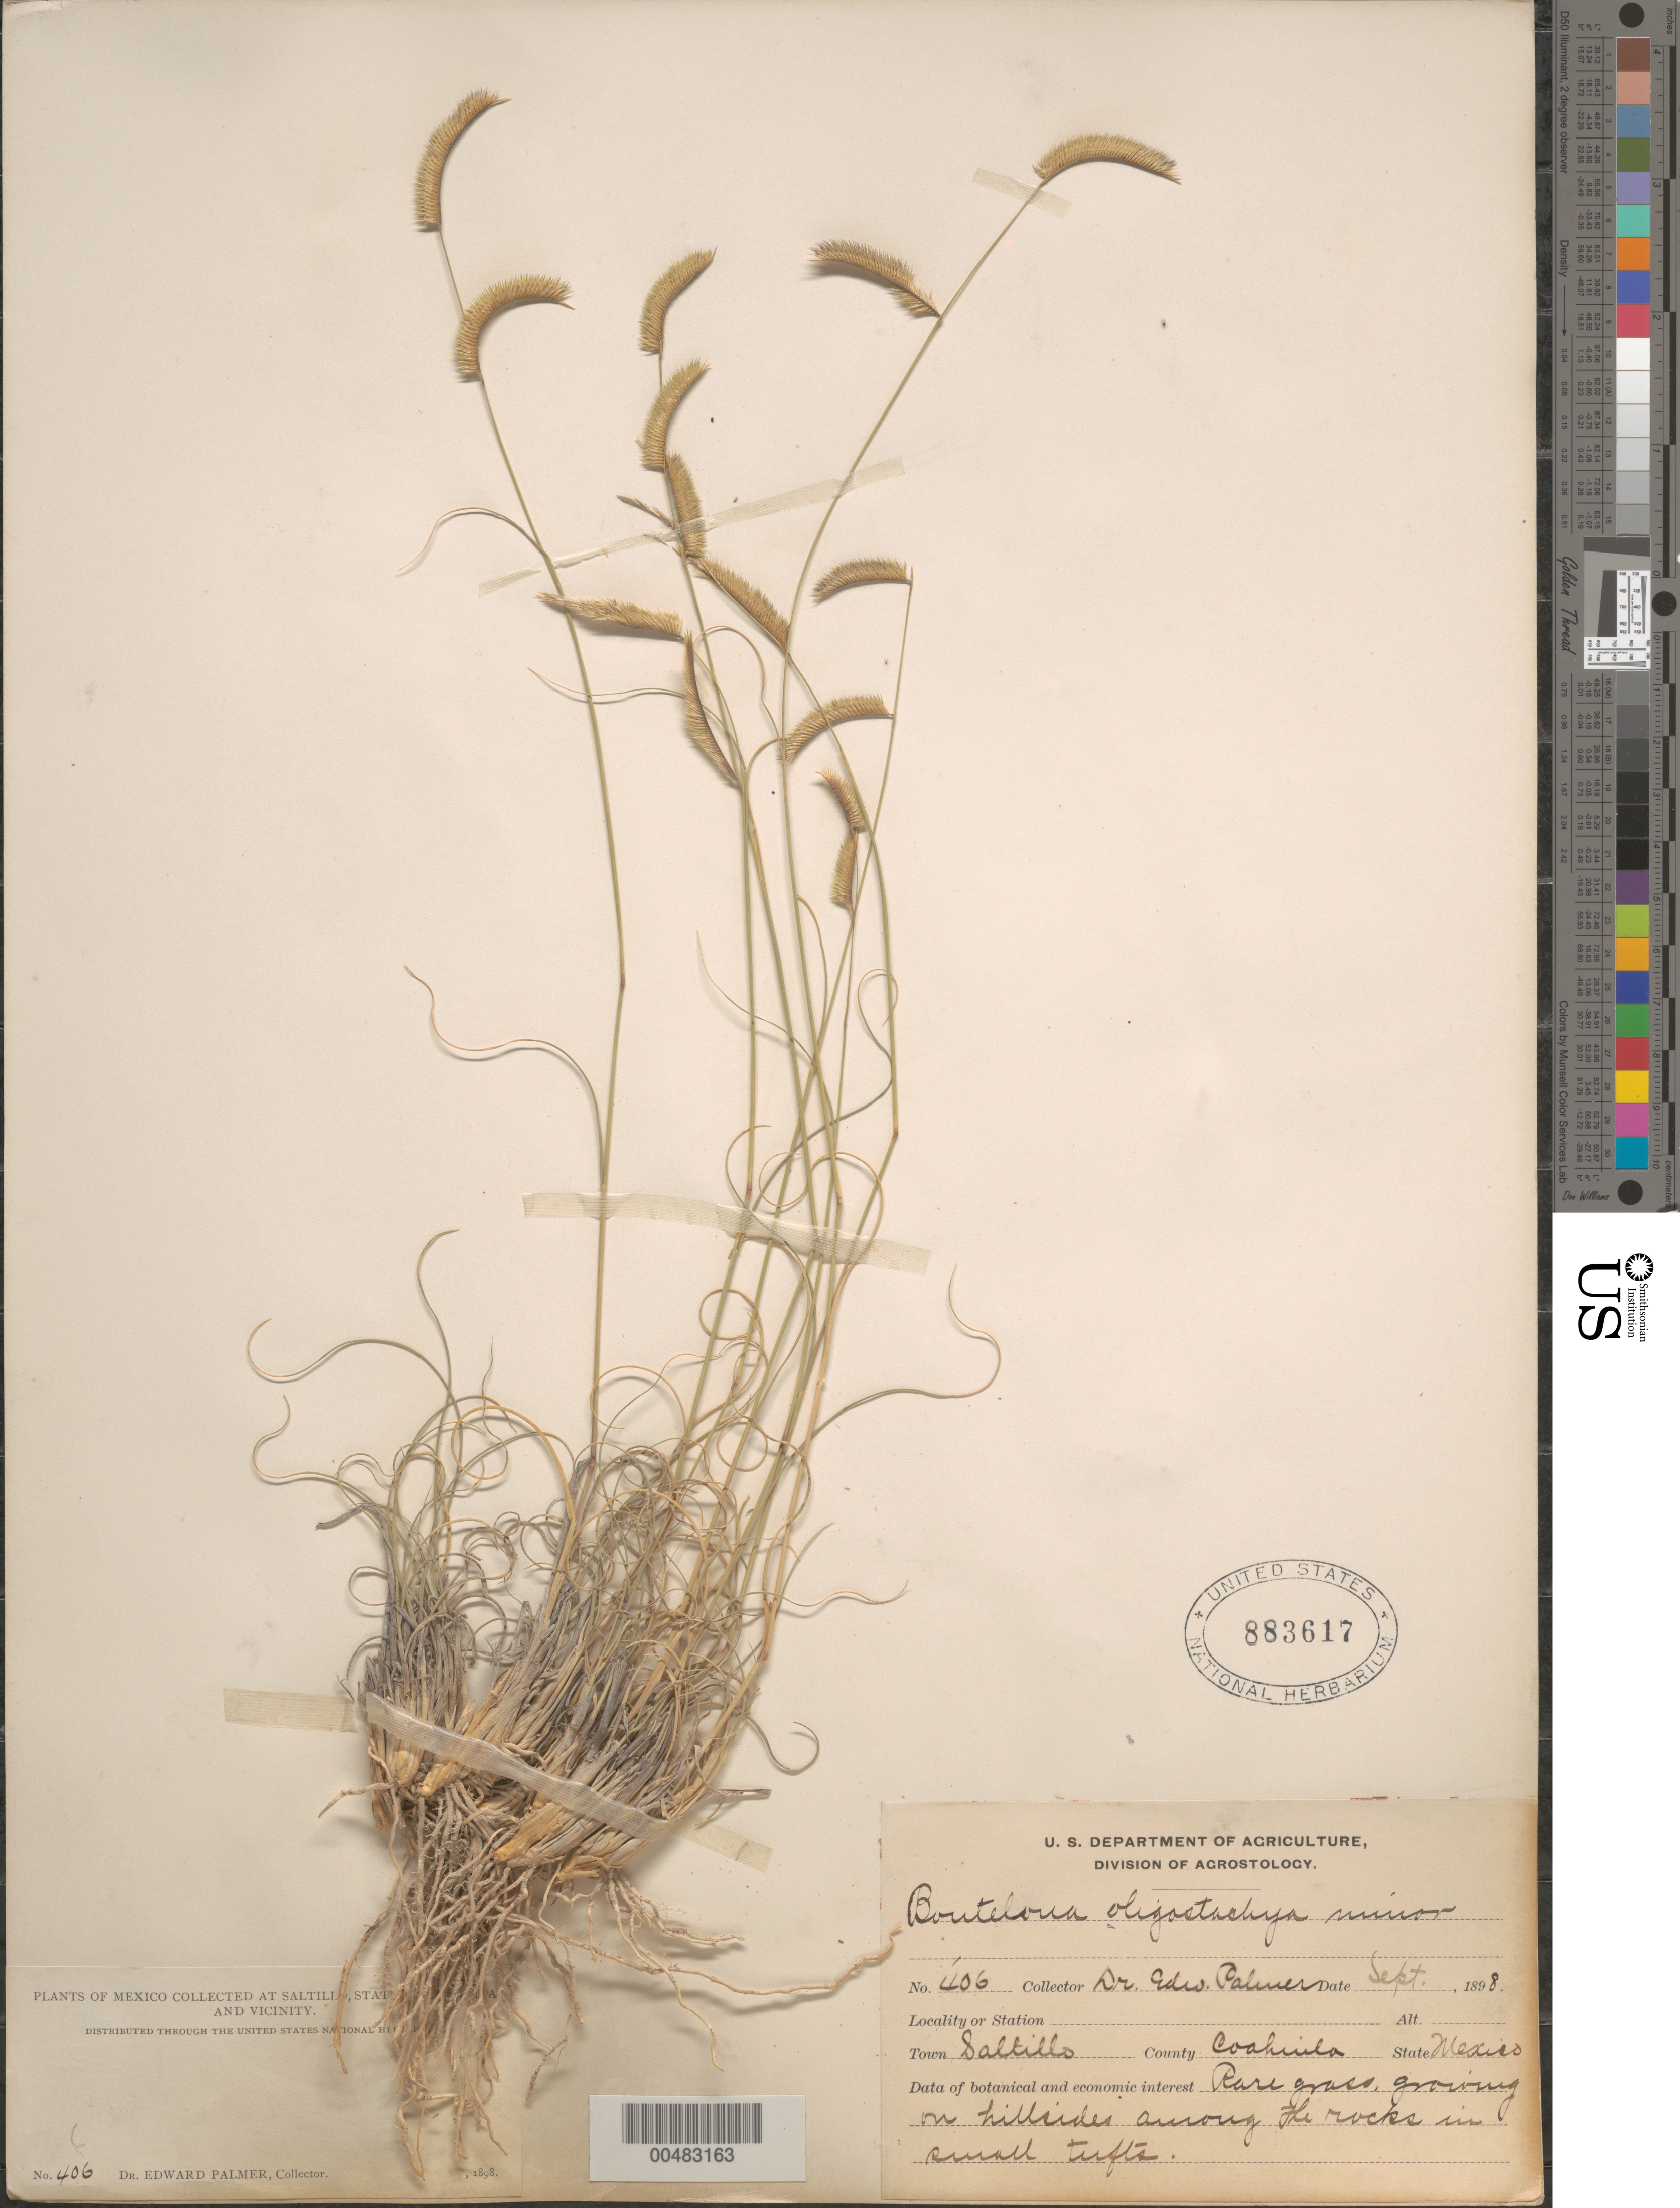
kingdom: Plantae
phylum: Tracheophyta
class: Liliopsida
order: Poales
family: Poaceae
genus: Bouteloua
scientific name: Bouteloua gracilis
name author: (Kunth) Lag. ex Griffiths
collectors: E. Palmer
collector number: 406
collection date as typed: Sep 1898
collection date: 1898-09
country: Mexico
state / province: Coahuila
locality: Saltillo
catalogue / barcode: US 883617